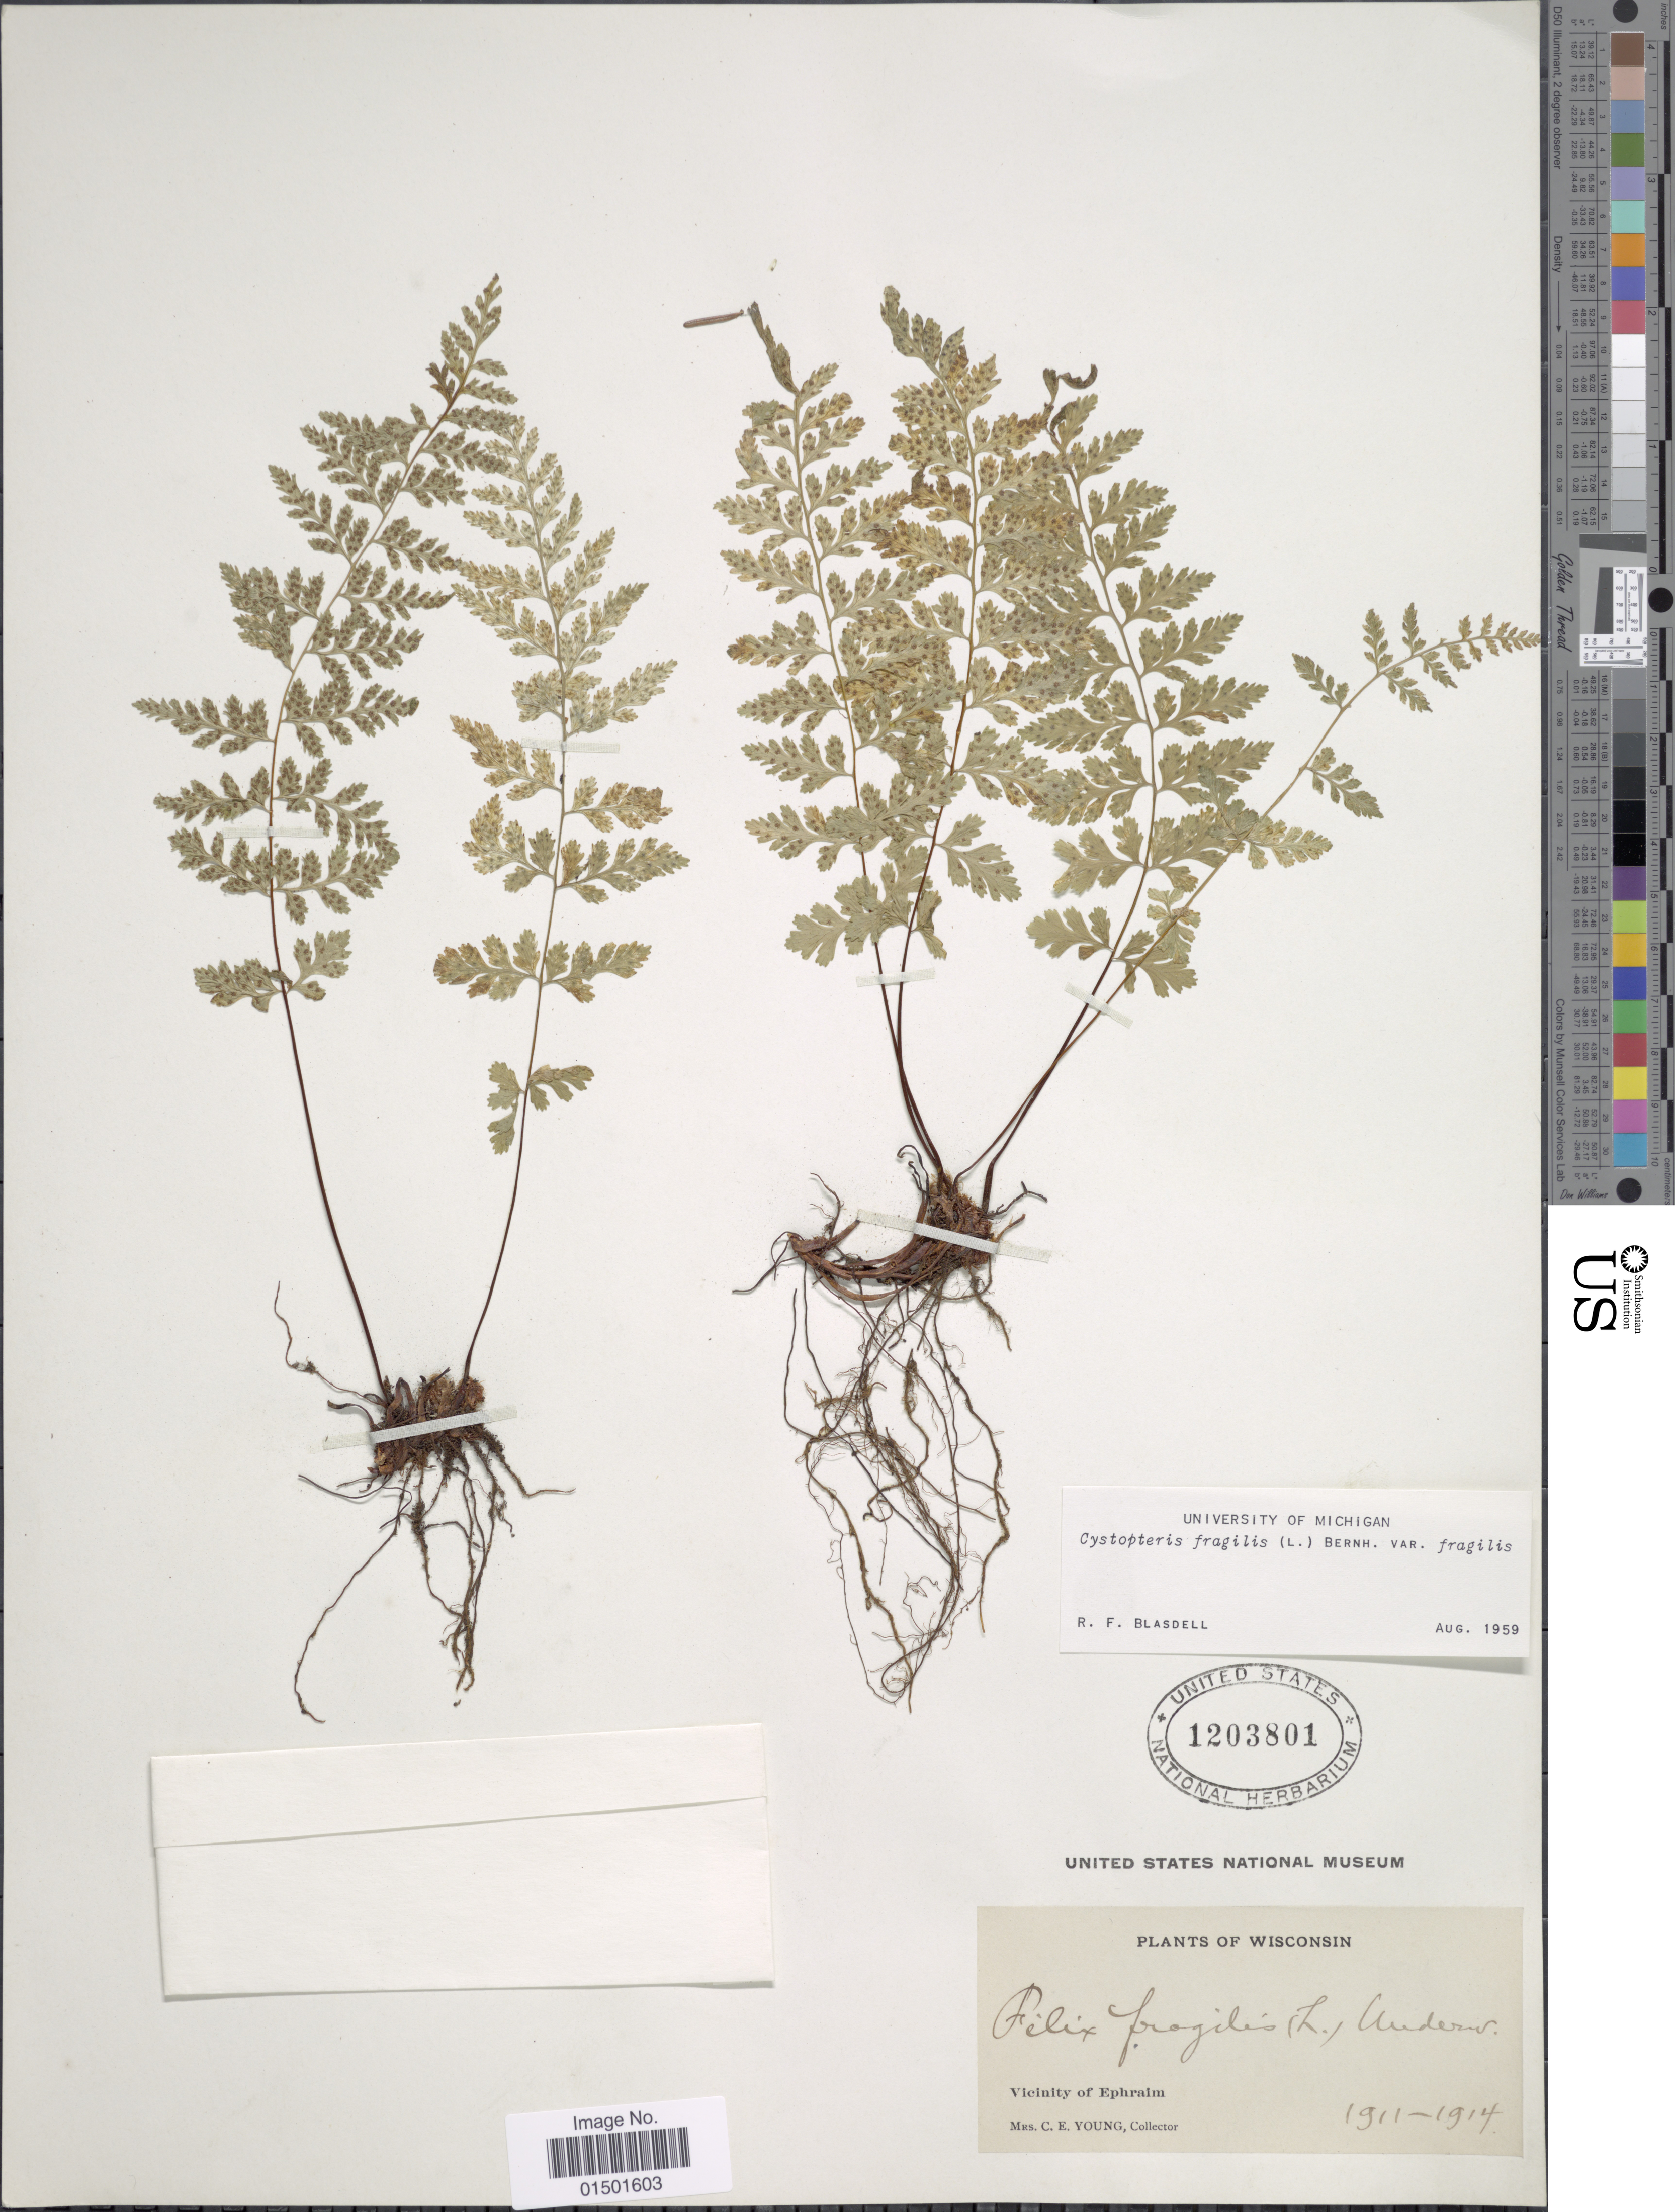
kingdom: Plantae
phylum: Tracheophyta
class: Polypodiopsida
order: Polypodiales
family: Cystopteridaceae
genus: Cystopteris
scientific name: Cystopteris fragilis var. fragilis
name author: (L.) Bernh.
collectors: C. Young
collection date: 1911/1914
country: United States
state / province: Wisconsin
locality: Vicinity of Ephraim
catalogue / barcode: US 1203801